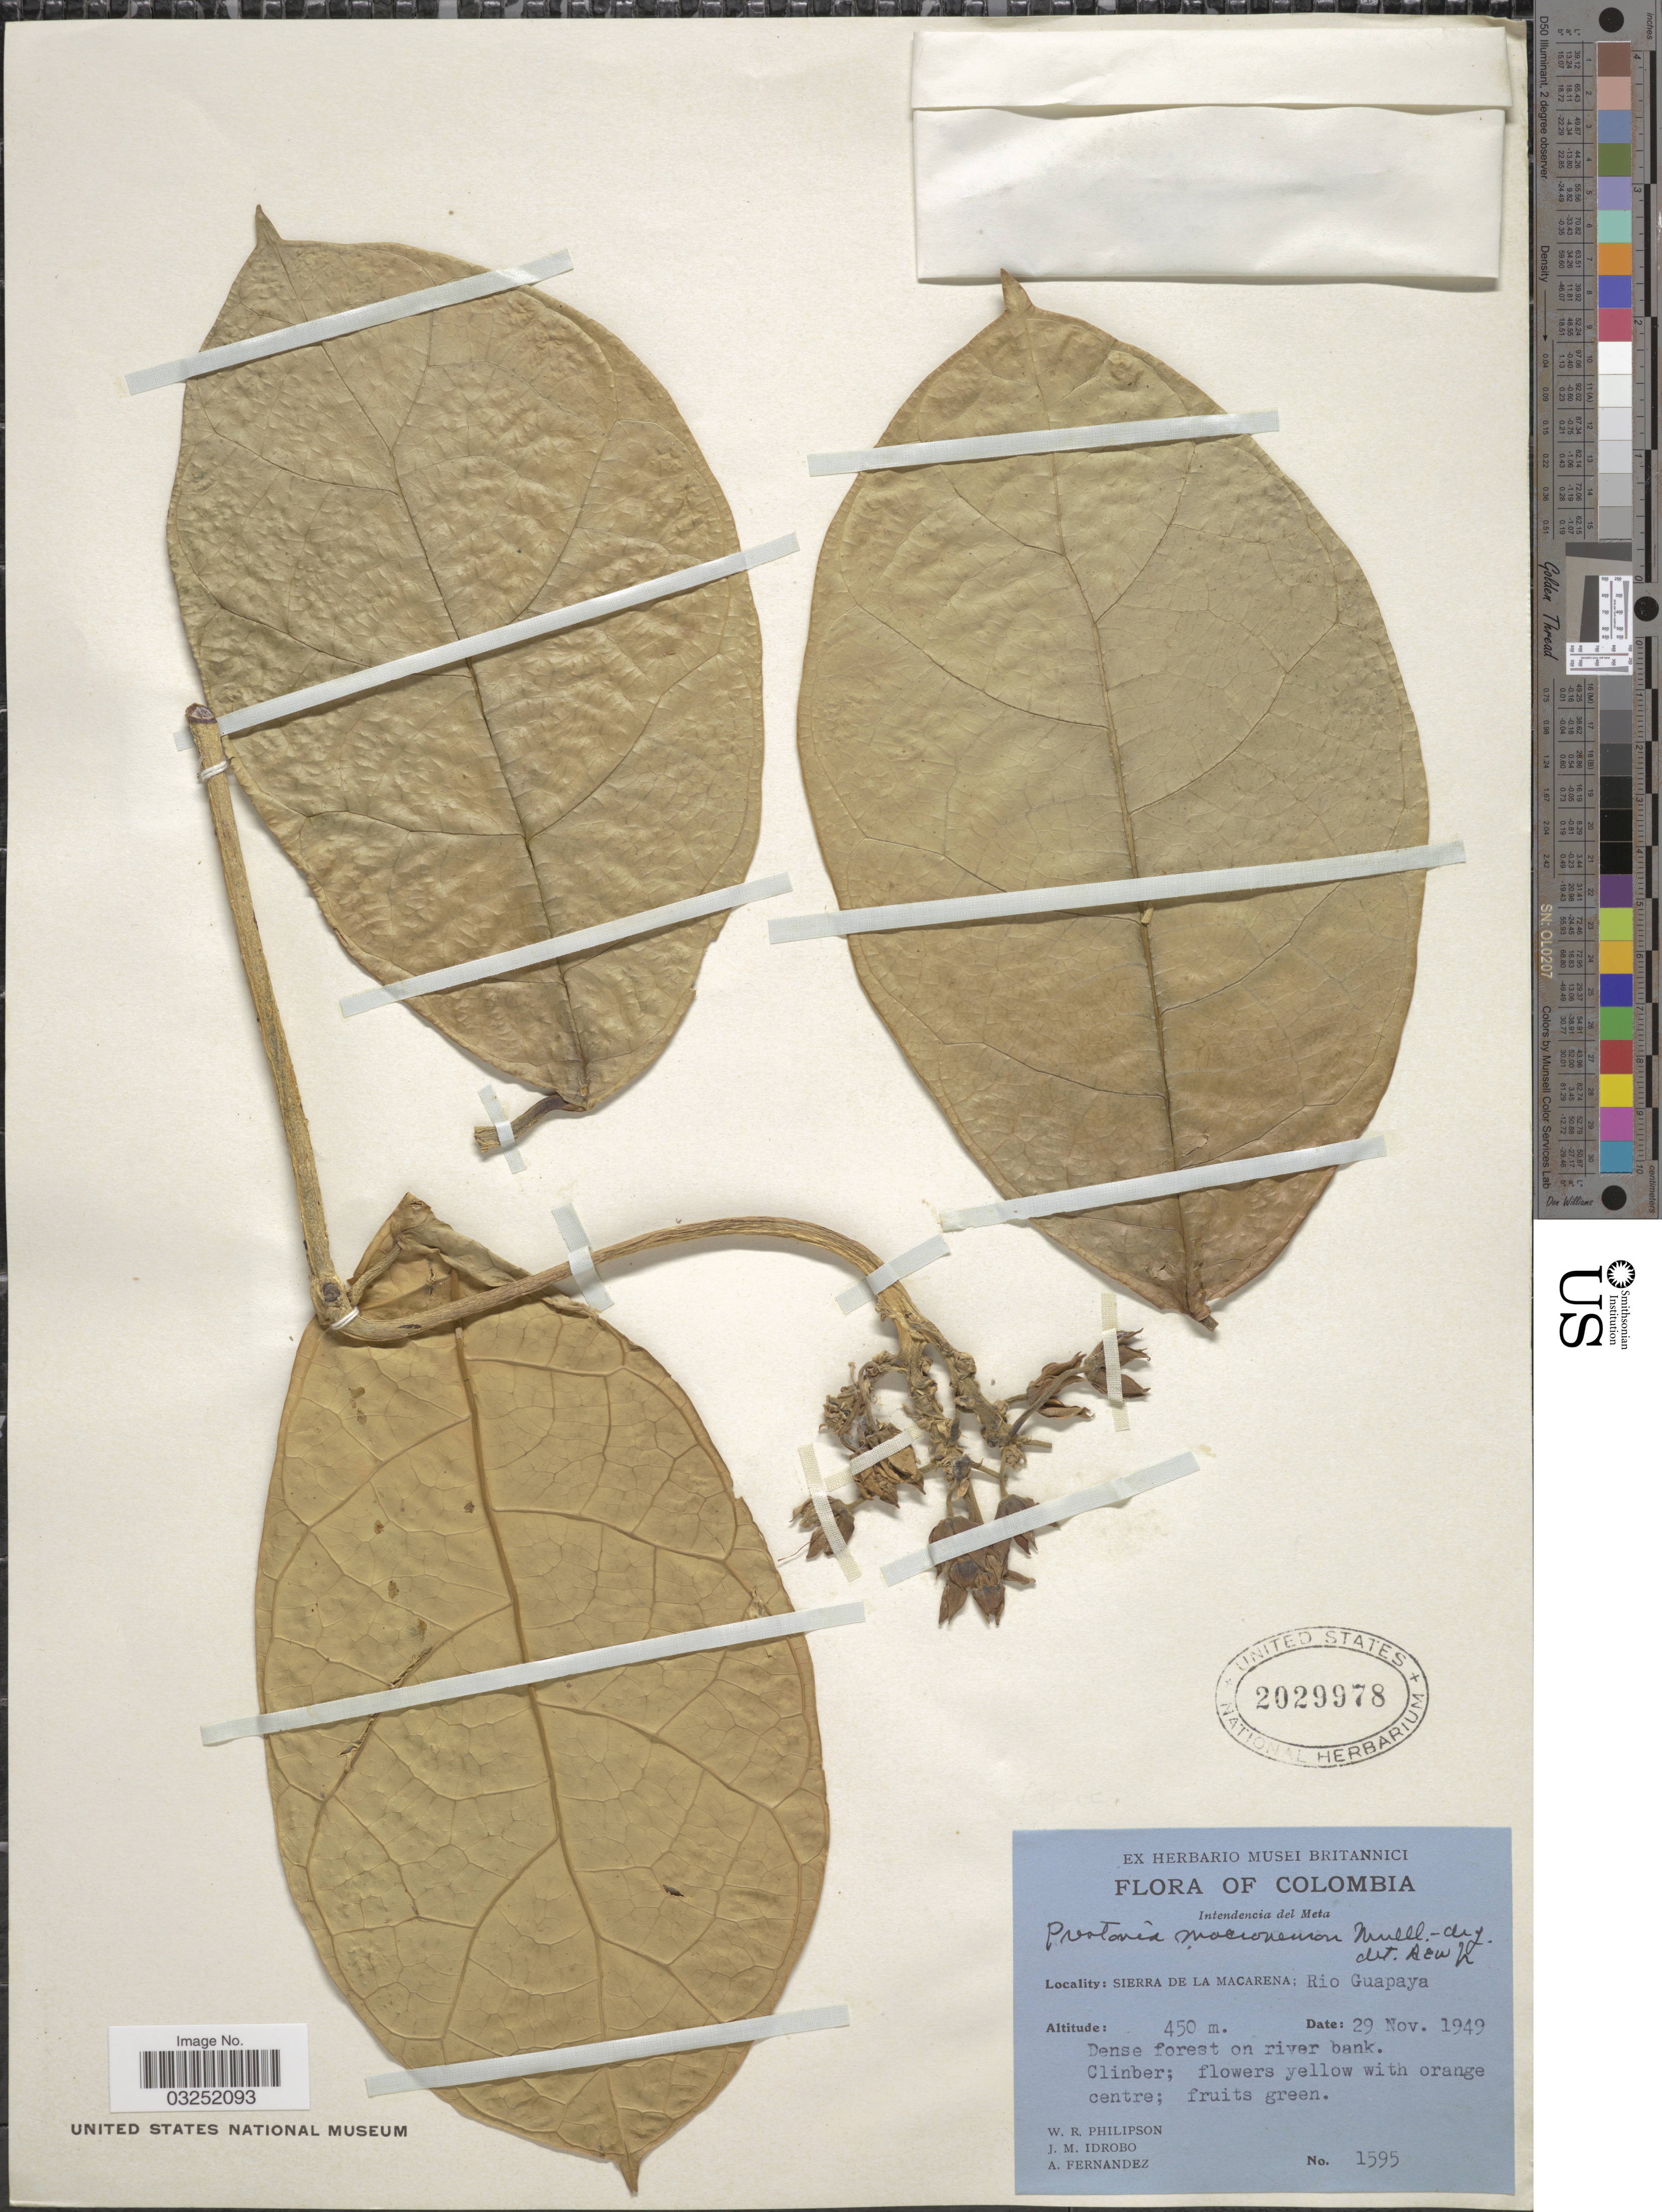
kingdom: Plantae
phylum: Tracheophyta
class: Magnoliopsida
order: Gentianales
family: Apocynaceae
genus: Prestonia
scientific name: Prestonia macroneura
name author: (Müll. Arg.) Woodson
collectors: W. R. Philipson, J. M. Idrobo & A. Fernandez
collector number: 1595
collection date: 1949-11-29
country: Colombia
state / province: Meta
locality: Intendencia del Meta, Sierra De La Macarena; Rio Guapaya.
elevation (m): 450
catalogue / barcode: US 2029978